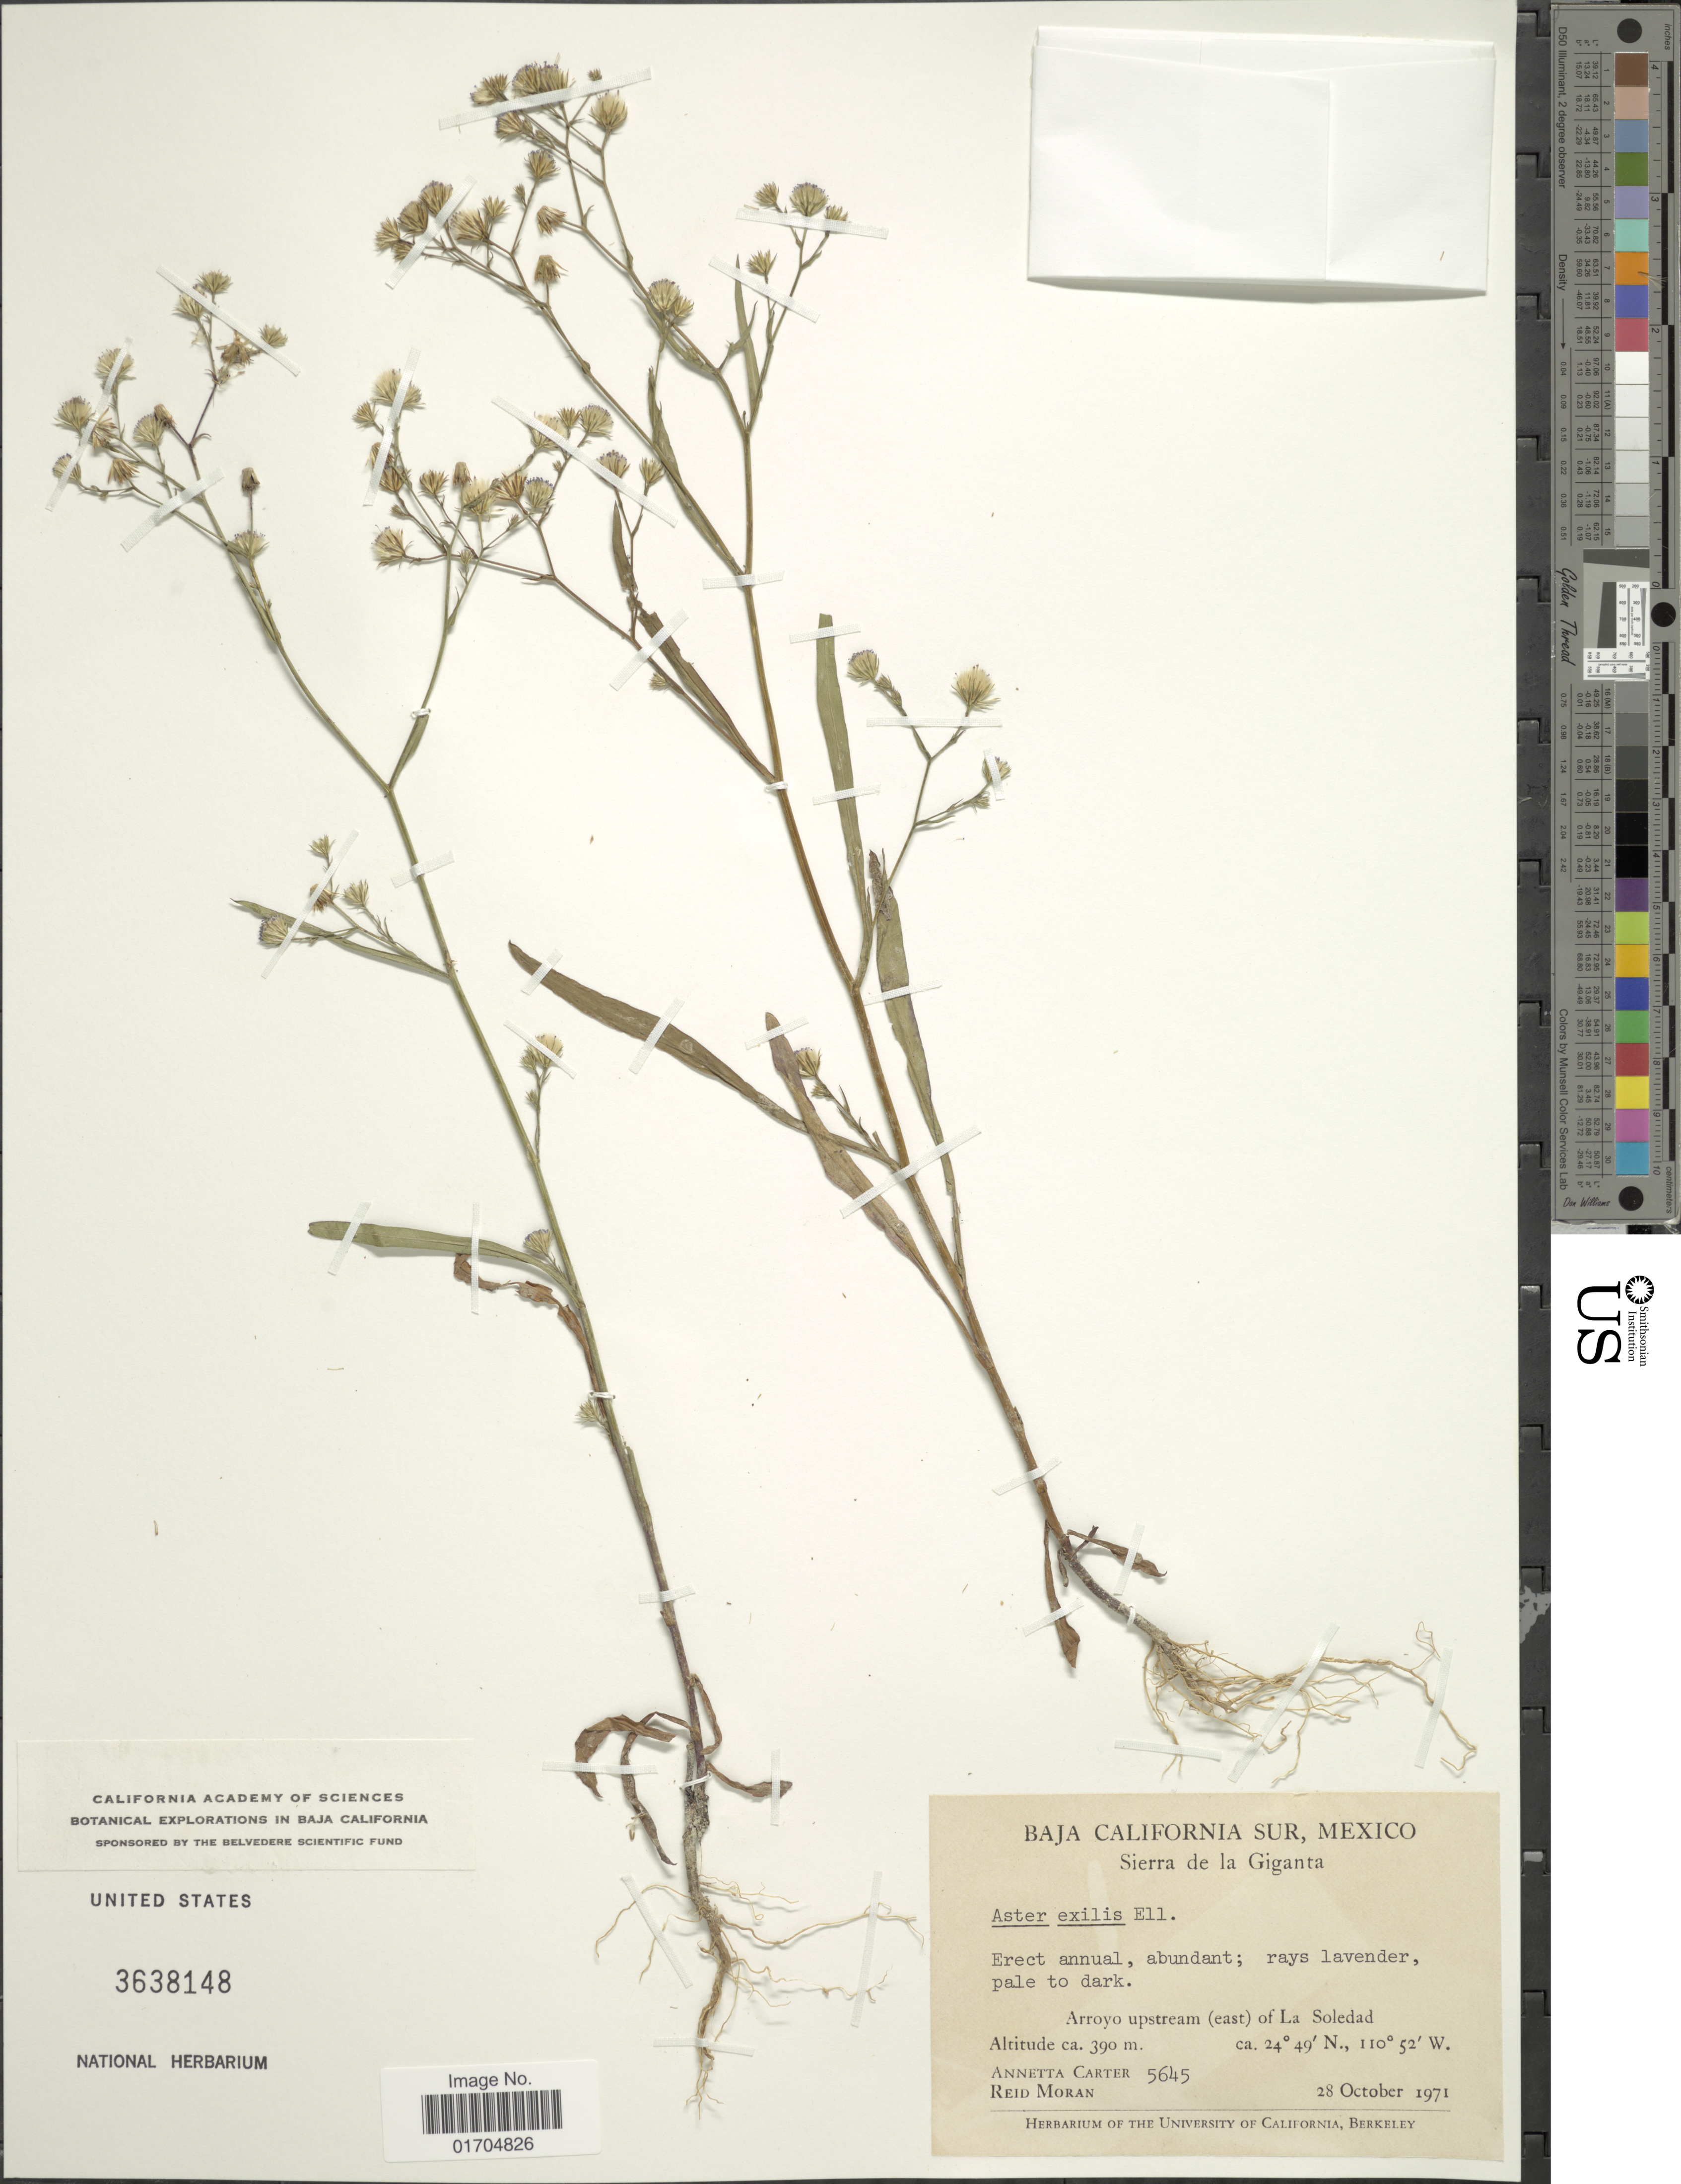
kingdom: Plantae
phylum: Tracheophyta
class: Magnoliopsida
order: Asterales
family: Asteraceae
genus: Symphyotrichum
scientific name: Symphyotrichum subulatum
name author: (Michx.) G.L. Nesom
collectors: A. Carter & R. V. Moran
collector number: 5645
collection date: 1971-10-28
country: Mexico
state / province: Baja California Sur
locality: Sierra de la Giganta, Arroyo upstream (east) of La Soledad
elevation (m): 390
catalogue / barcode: US 3638148